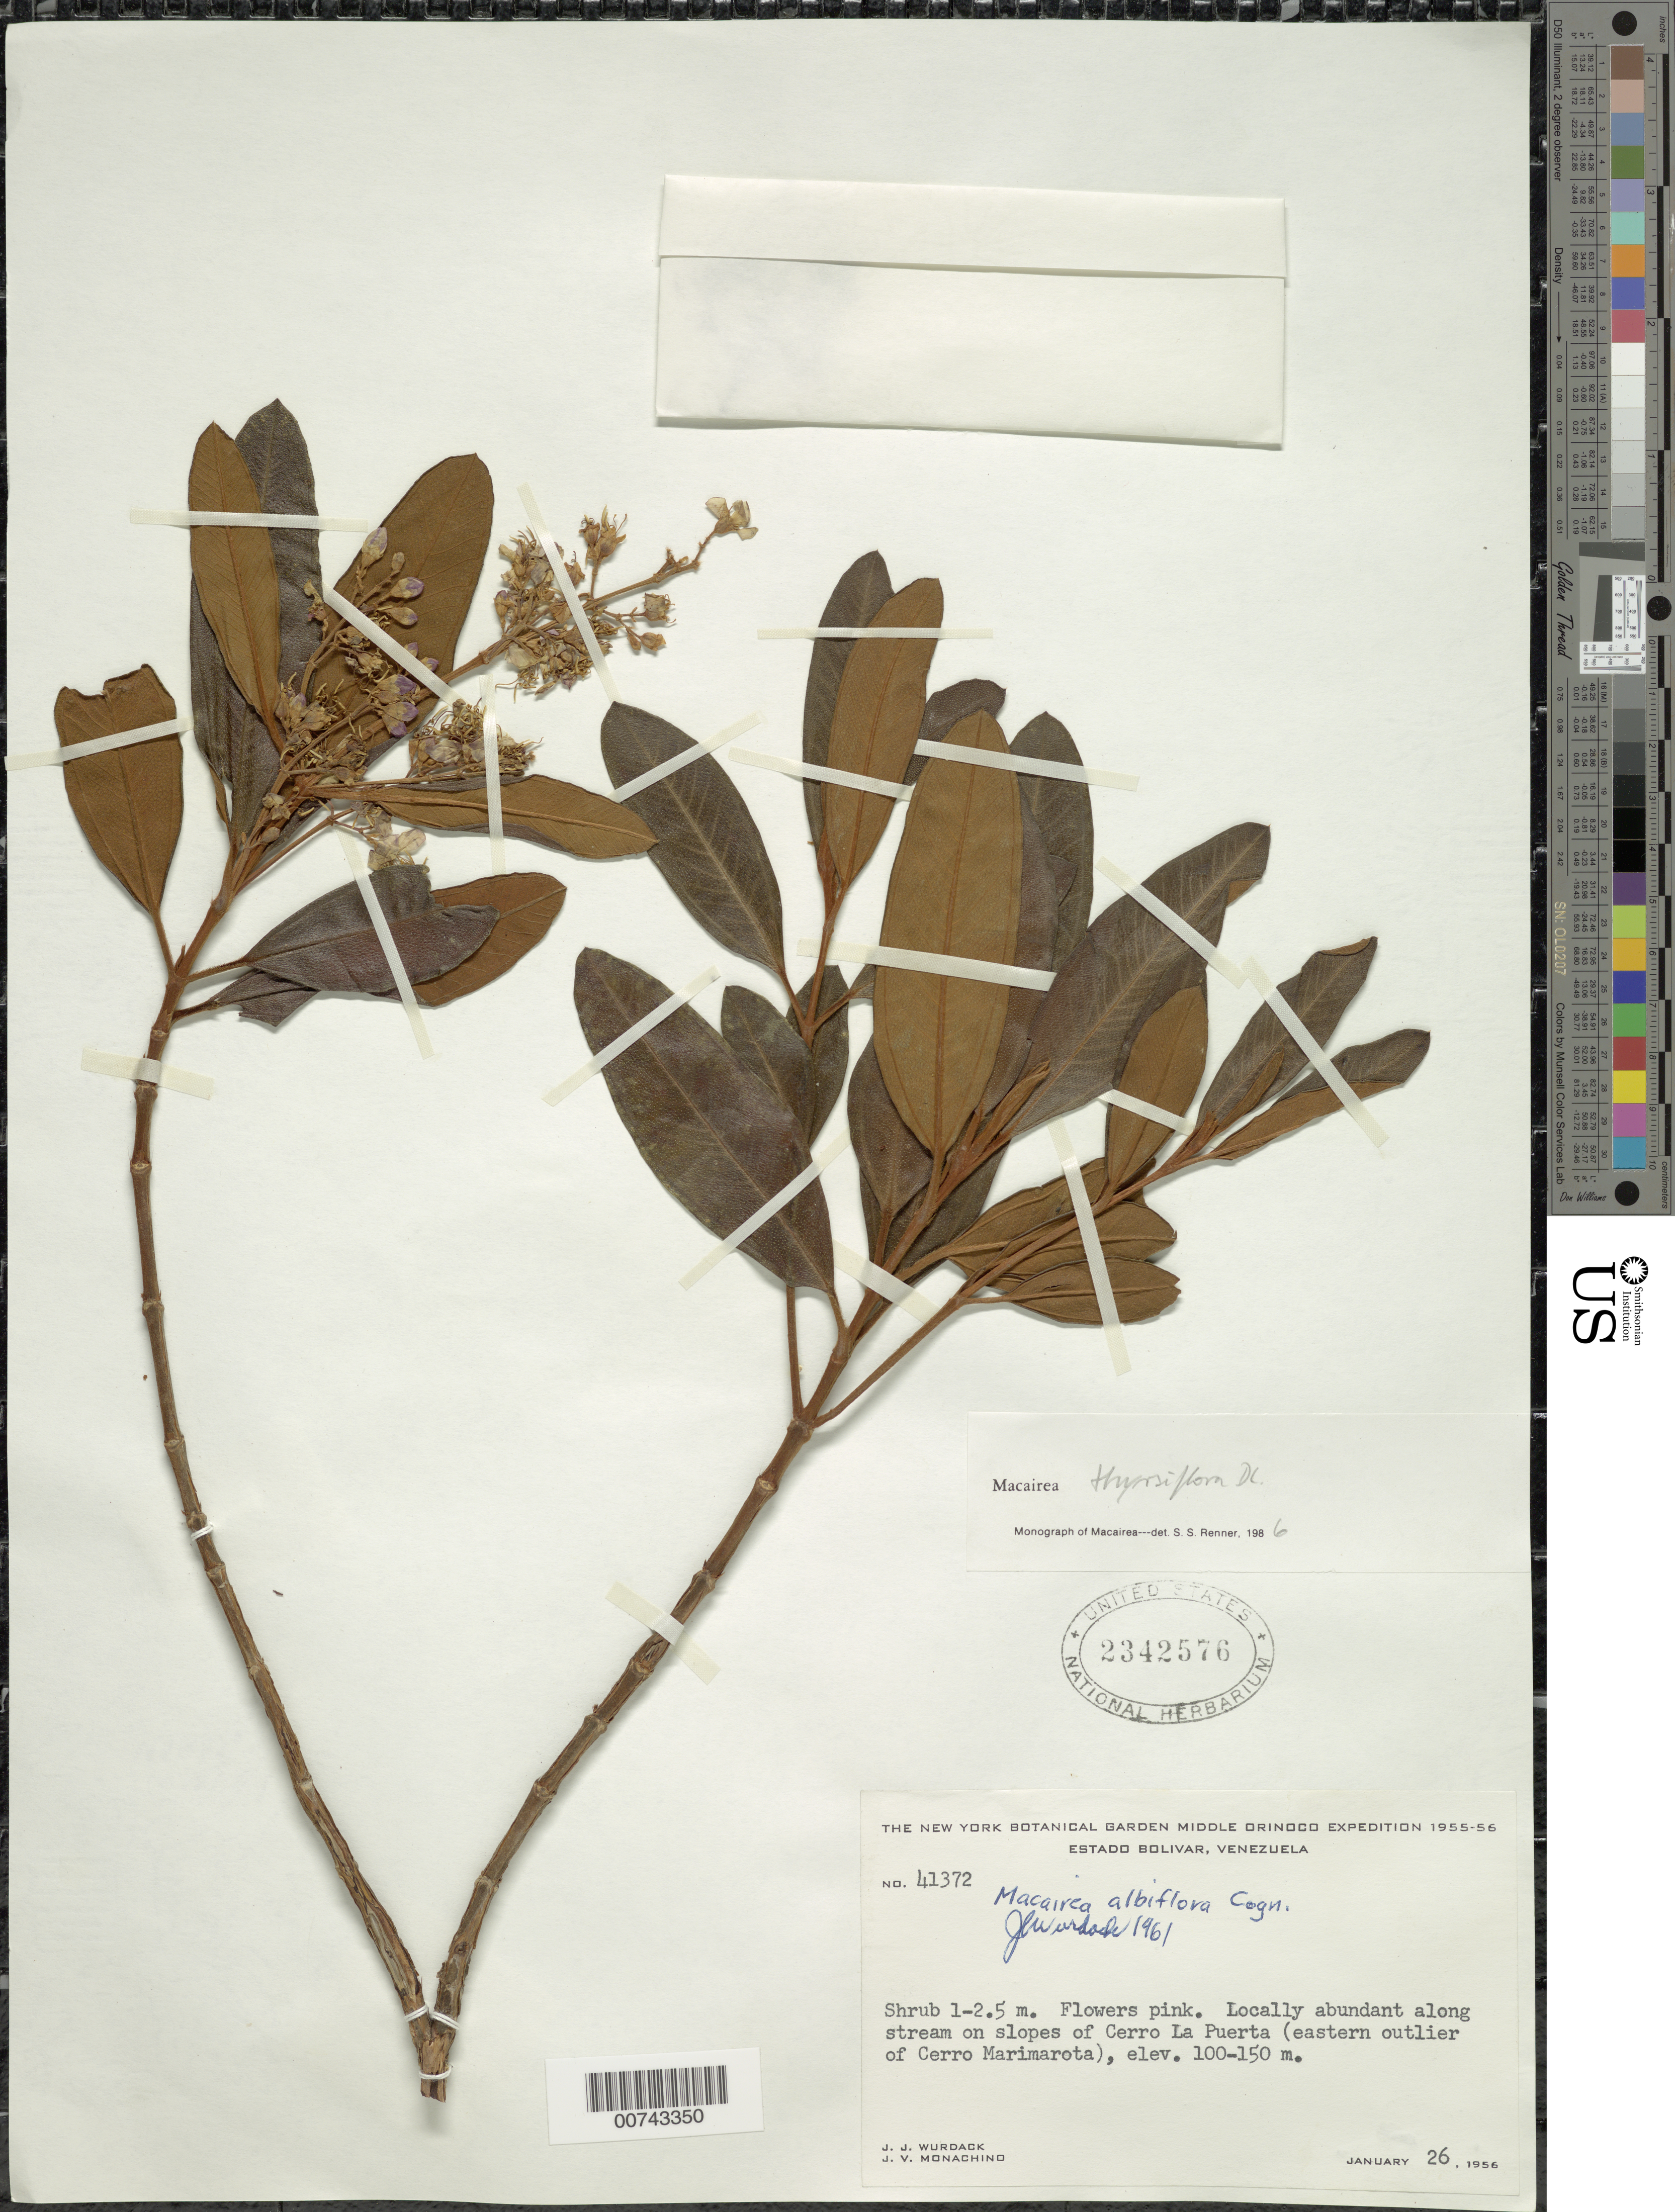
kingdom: Plantae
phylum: Tracheophyta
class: Magnoliopsida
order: Myrtales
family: Melastomataceae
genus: Macairea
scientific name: Macairea thyrsiflora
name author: DC.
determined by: Nunes da Silva, Diego, (RB), Jardim Botanico do Rio de Janeiro - Herbario (BRAZIL)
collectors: J. J. Wurdack & J. V. Monachino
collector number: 41372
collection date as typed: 26-Jan-56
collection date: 1956-01-26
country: Venezuela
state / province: Bolívar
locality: Cerro La Puerta (eastern outlier of Cerro Marimarota)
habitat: Streams and slopes of Cerro La Puerta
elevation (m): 100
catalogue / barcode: US 2342576